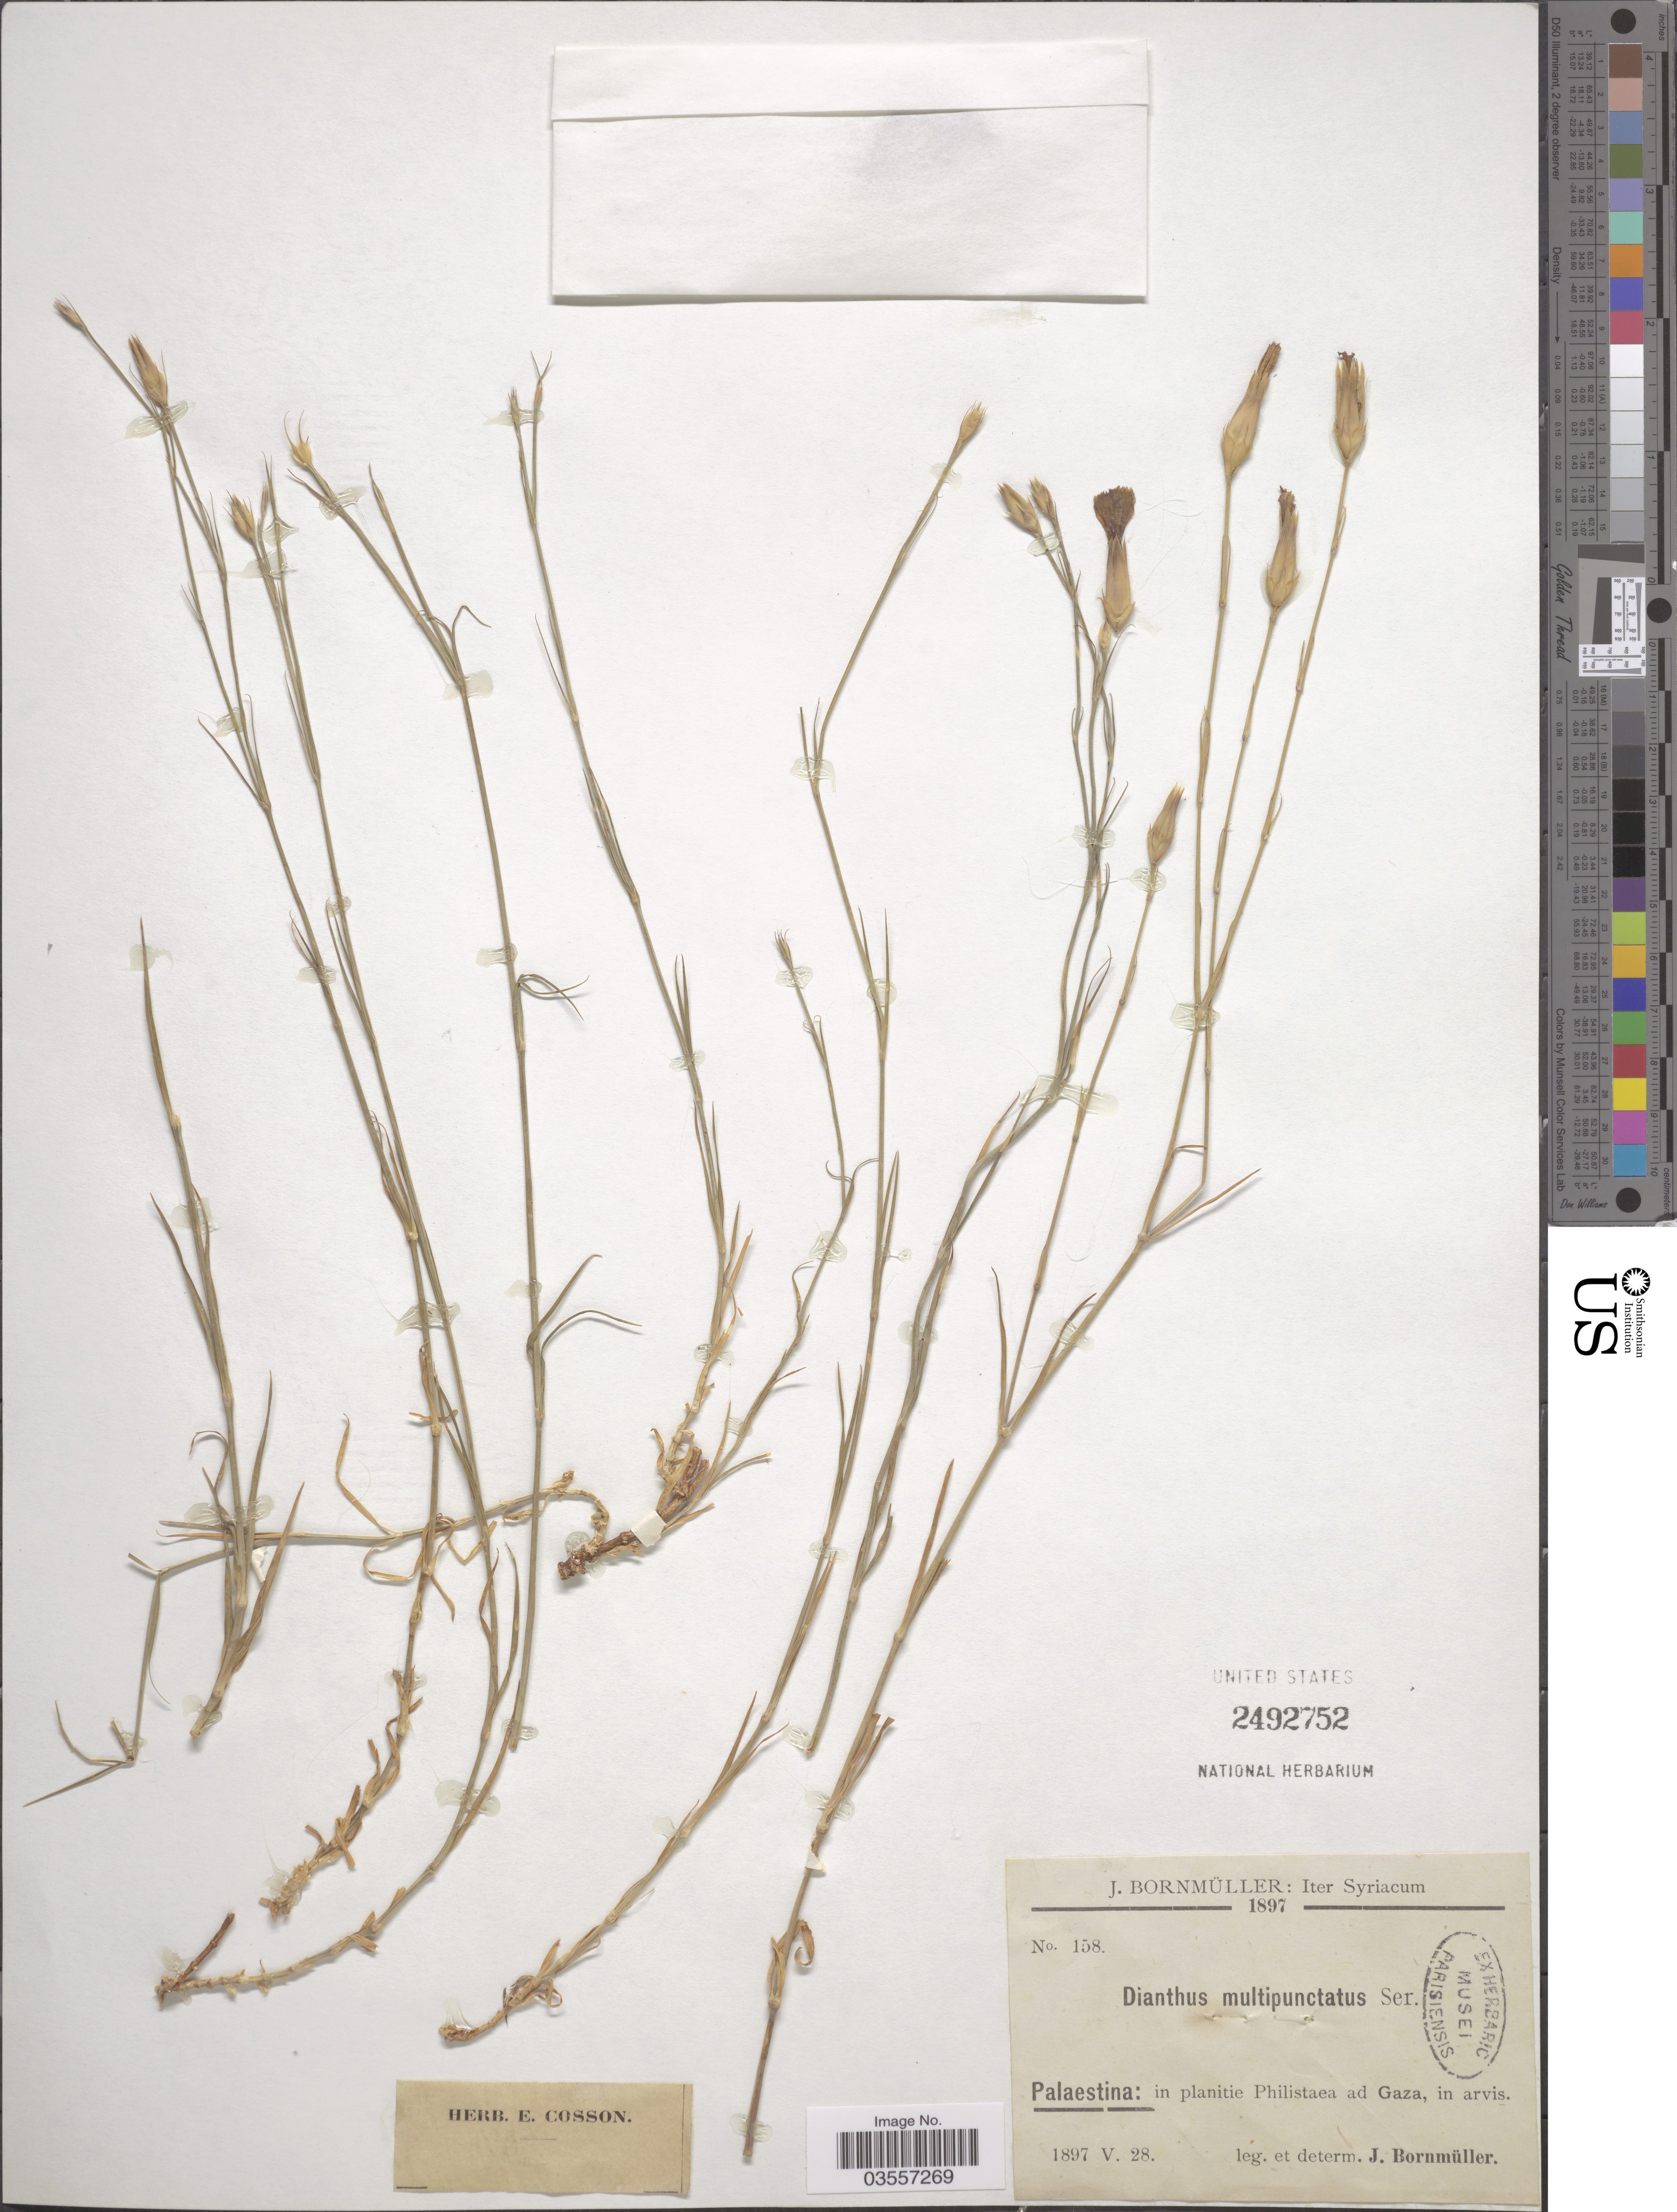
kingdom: Plantae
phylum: Tracheophyta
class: Magnoliopsida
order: Caryophyllales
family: Caryophyllaceae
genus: Dianthus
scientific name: Dianthus multipunctatus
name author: Ser.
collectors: J. Bornmüller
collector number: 158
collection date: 1897-05-28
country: Syria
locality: Palaestina: in planitie Philistaea ad Gaza, in arvis.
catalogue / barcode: US 2492752